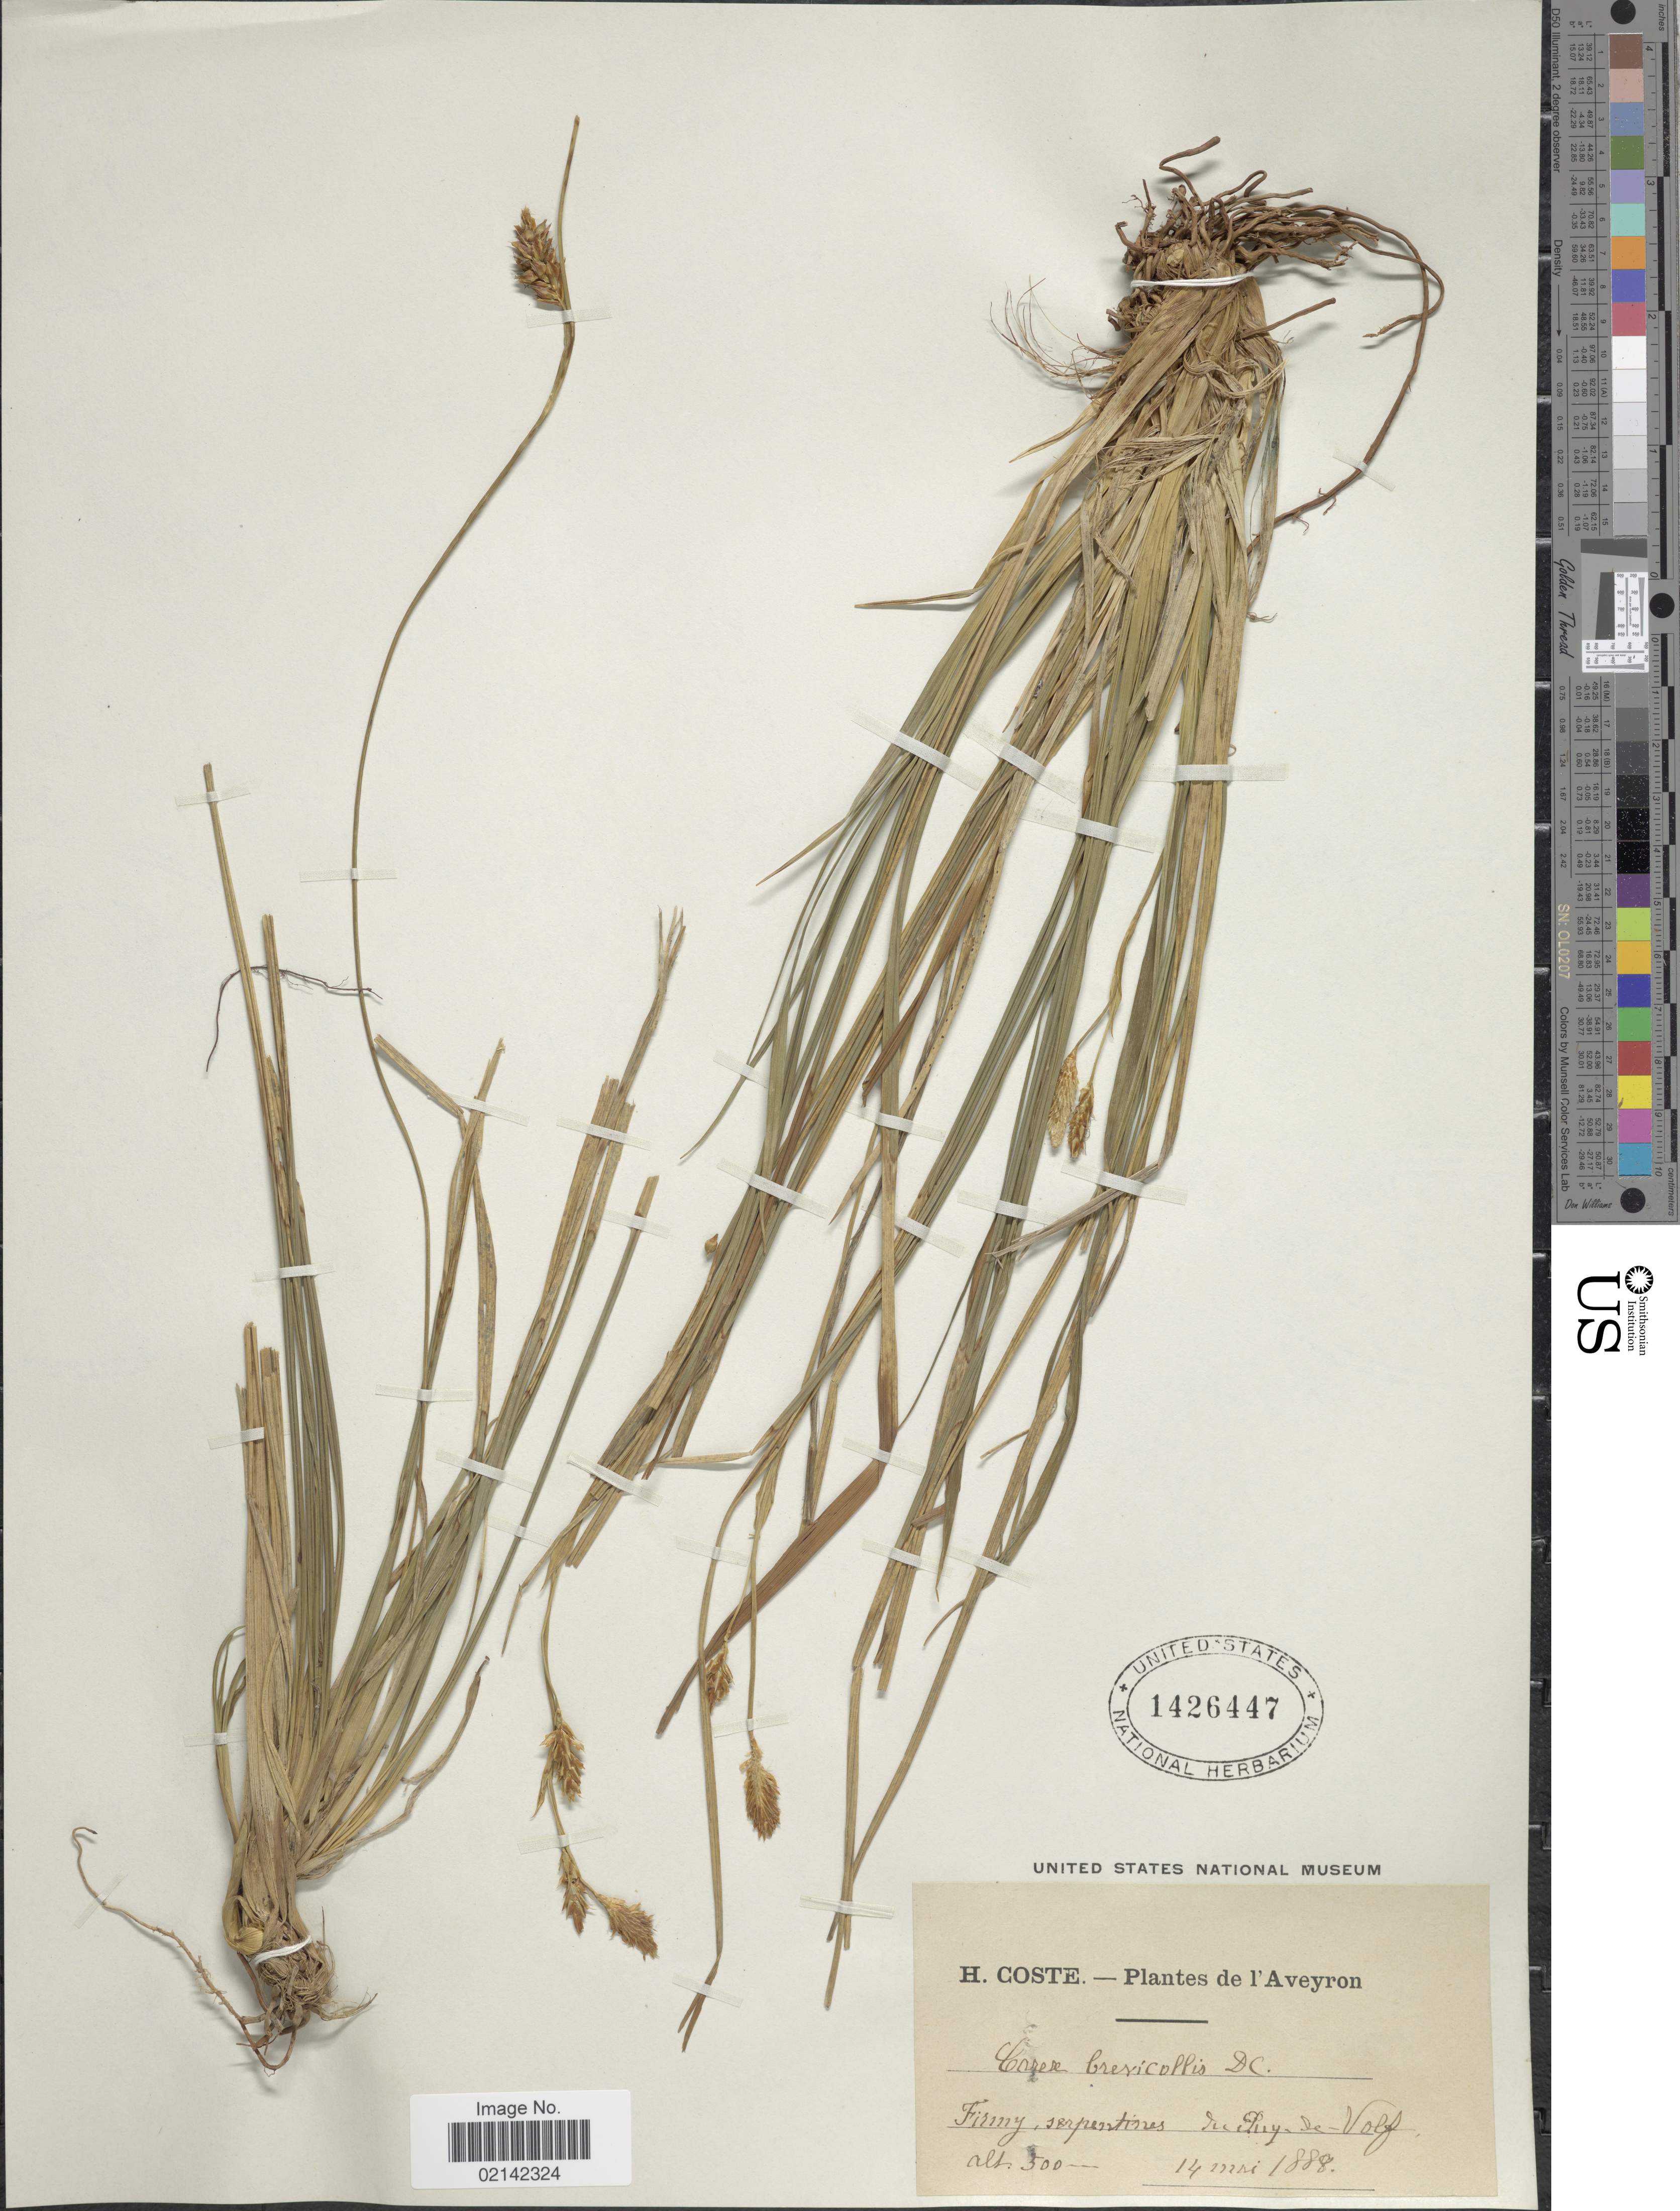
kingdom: Plantae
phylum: Tracheophyta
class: Liliopsida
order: Poales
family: Cyperaceae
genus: Carex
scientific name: Carex brevicollis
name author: DC.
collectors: H. J. Coste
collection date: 1888-05-14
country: France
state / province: Occitanie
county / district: Aveyron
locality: Aveyron. Firmy, serpentines duchy de-Volf [interpreted]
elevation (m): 500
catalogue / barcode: US 1426447